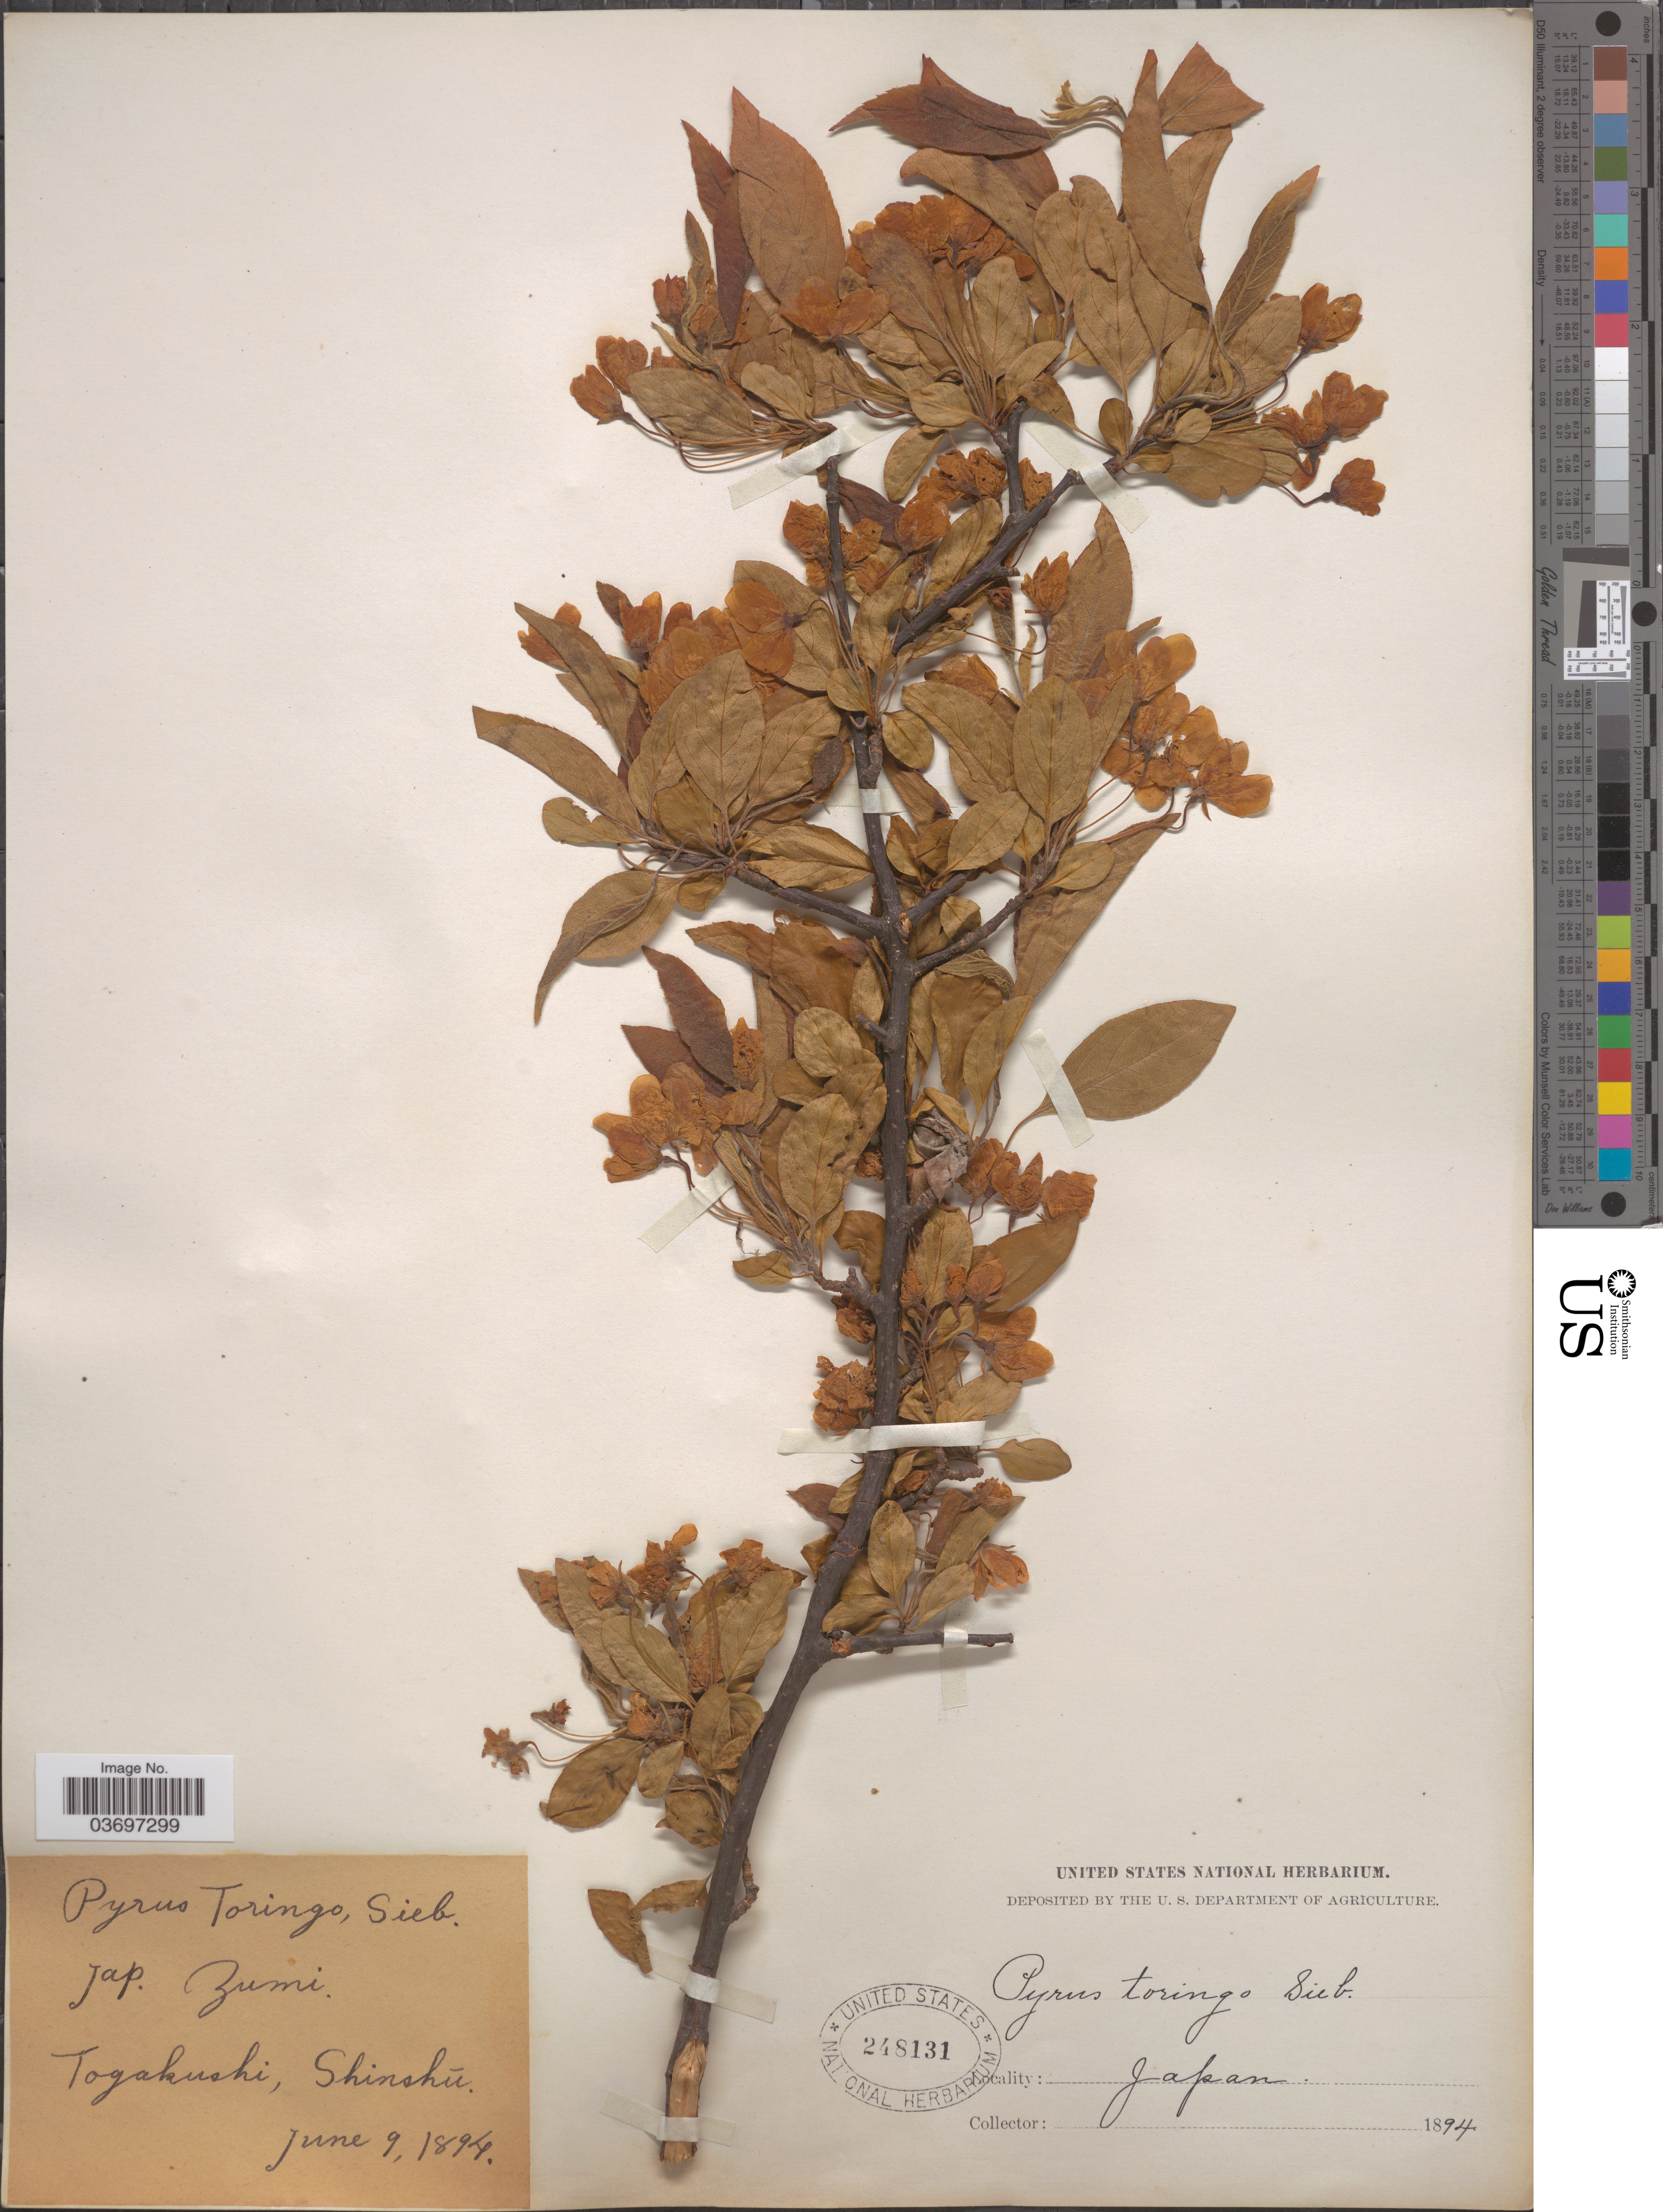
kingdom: Plantae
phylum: Tracheophyta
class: Magnoliopsida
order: Rosales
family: Rosaceae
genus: Malus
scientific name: Malus sieboldii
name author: Rehder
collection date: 1894-06-09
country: Japan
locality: Togakushi, Shinshú.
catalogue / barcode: US 248131